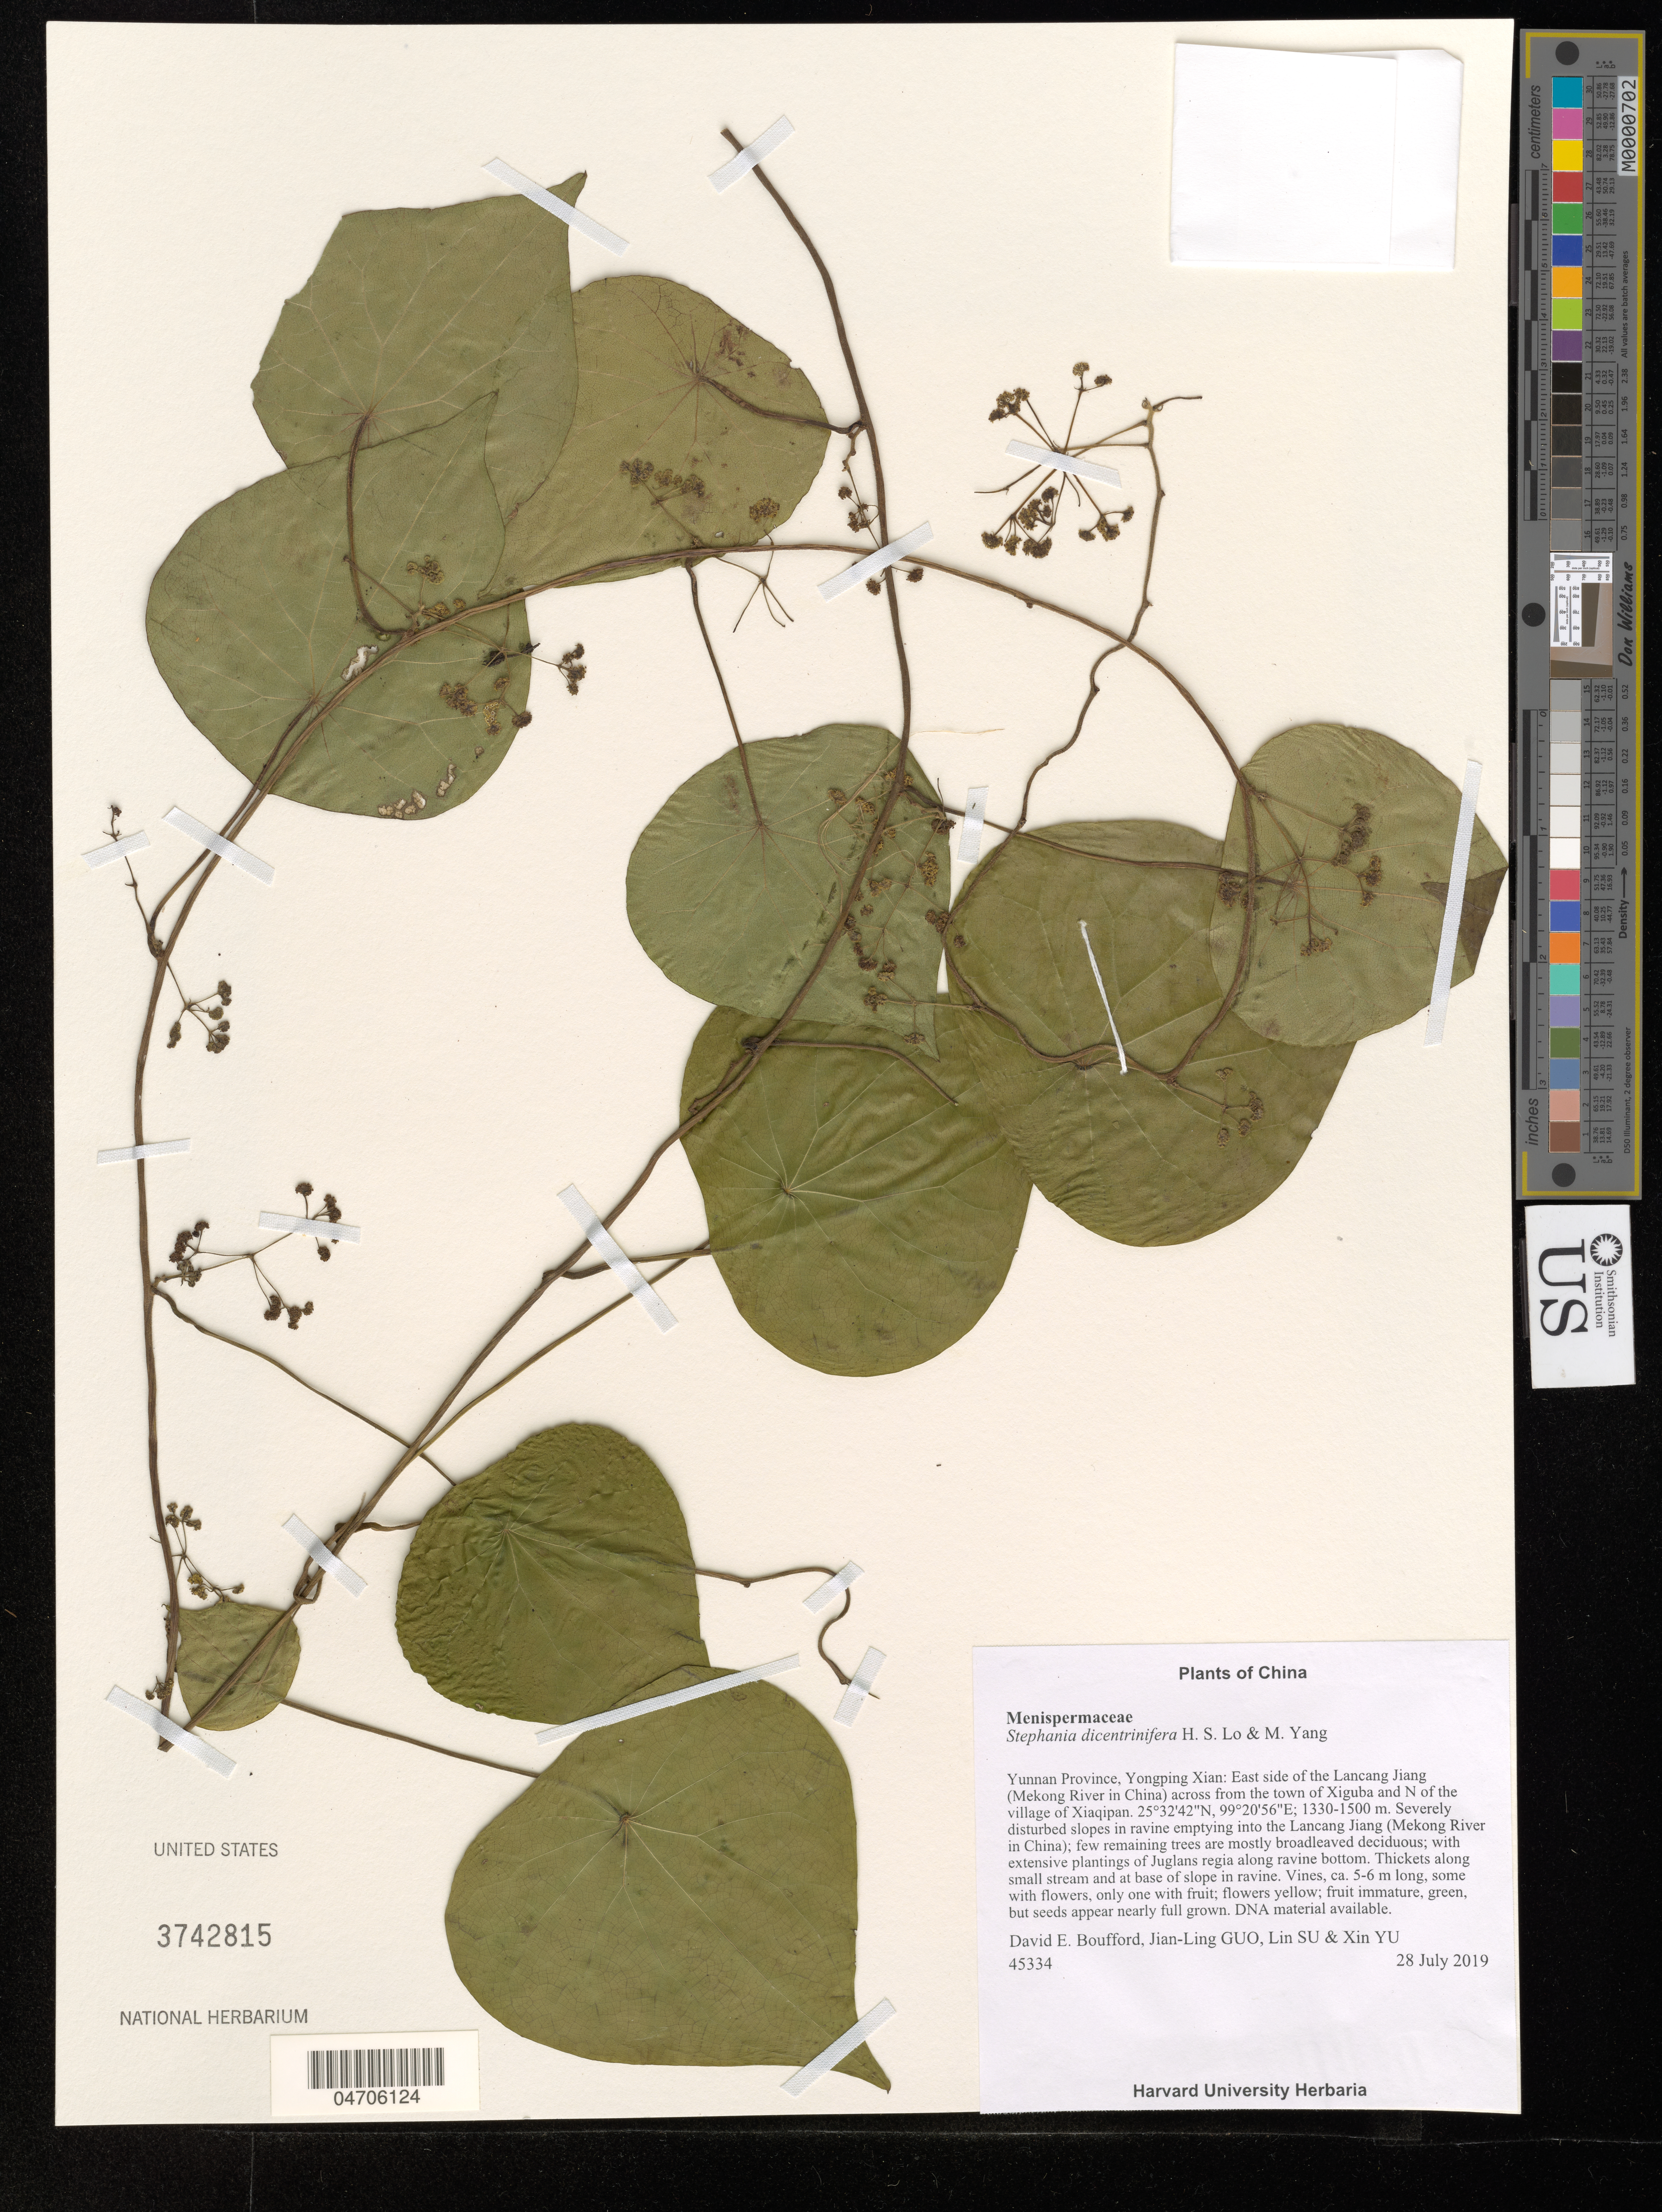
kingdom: Plantae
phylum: Tracheophyta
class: Magnoliopsida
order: Ranunculales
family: Menispermaceae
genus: Stephania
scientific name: Stephania dicentrinifera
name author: H.S. Lo & Yang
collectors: D. E. Boufford, J. Guo, L. Su & X. Yu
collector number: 45334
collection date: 2019-07-28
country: China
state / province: Yunnan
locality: Yongping Xian: East side of the Lancang Jiang (Mekong River in China) across from the town of Xiguba and N of the village of Xiaqipan. Severely disturbed slopes in ravine emptying into the Lancang Jiang (Mekong River in China).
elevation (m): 1330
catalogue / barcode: US 3742815